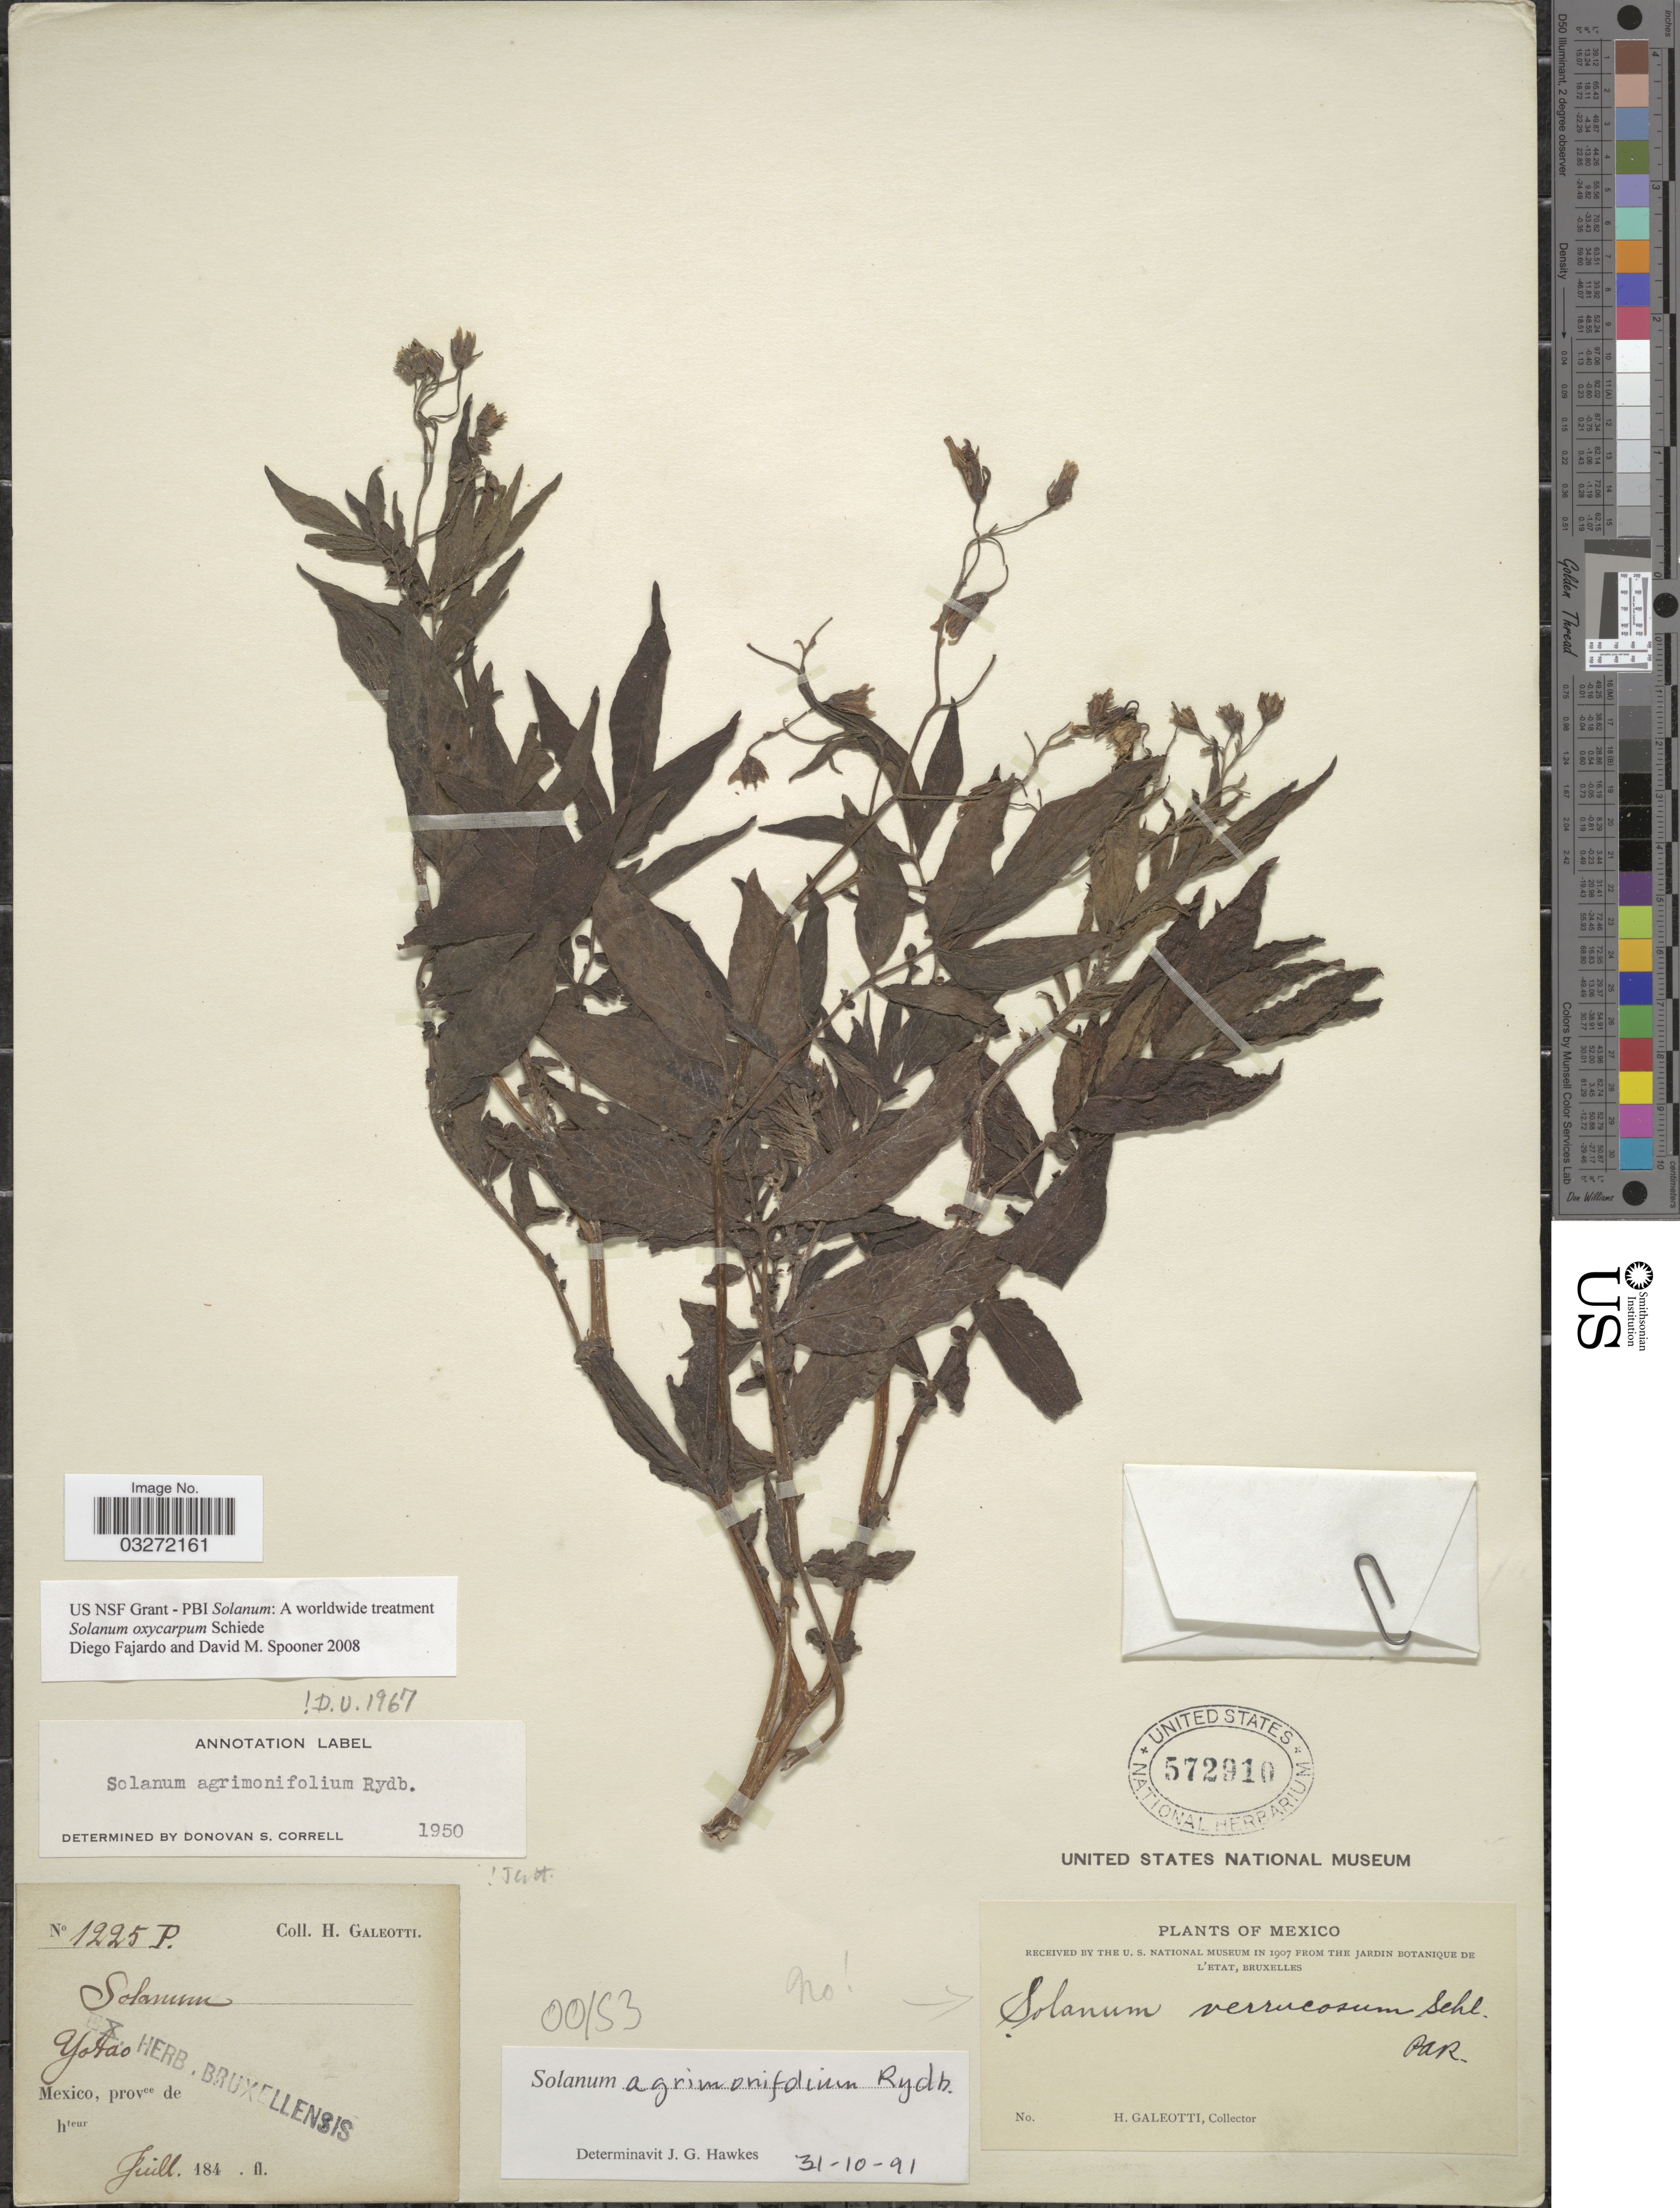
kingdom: Plantae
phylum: Tracheophyta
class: Magnoliopsida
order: Solanales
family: Solanaceae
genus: Solanum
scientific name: Solanum oxycarpum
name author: Schiede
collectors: H. G. Galeotti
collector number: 1225P.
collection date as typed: Juill. 184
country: Mexico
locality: Yotao.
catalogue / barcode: US 572910